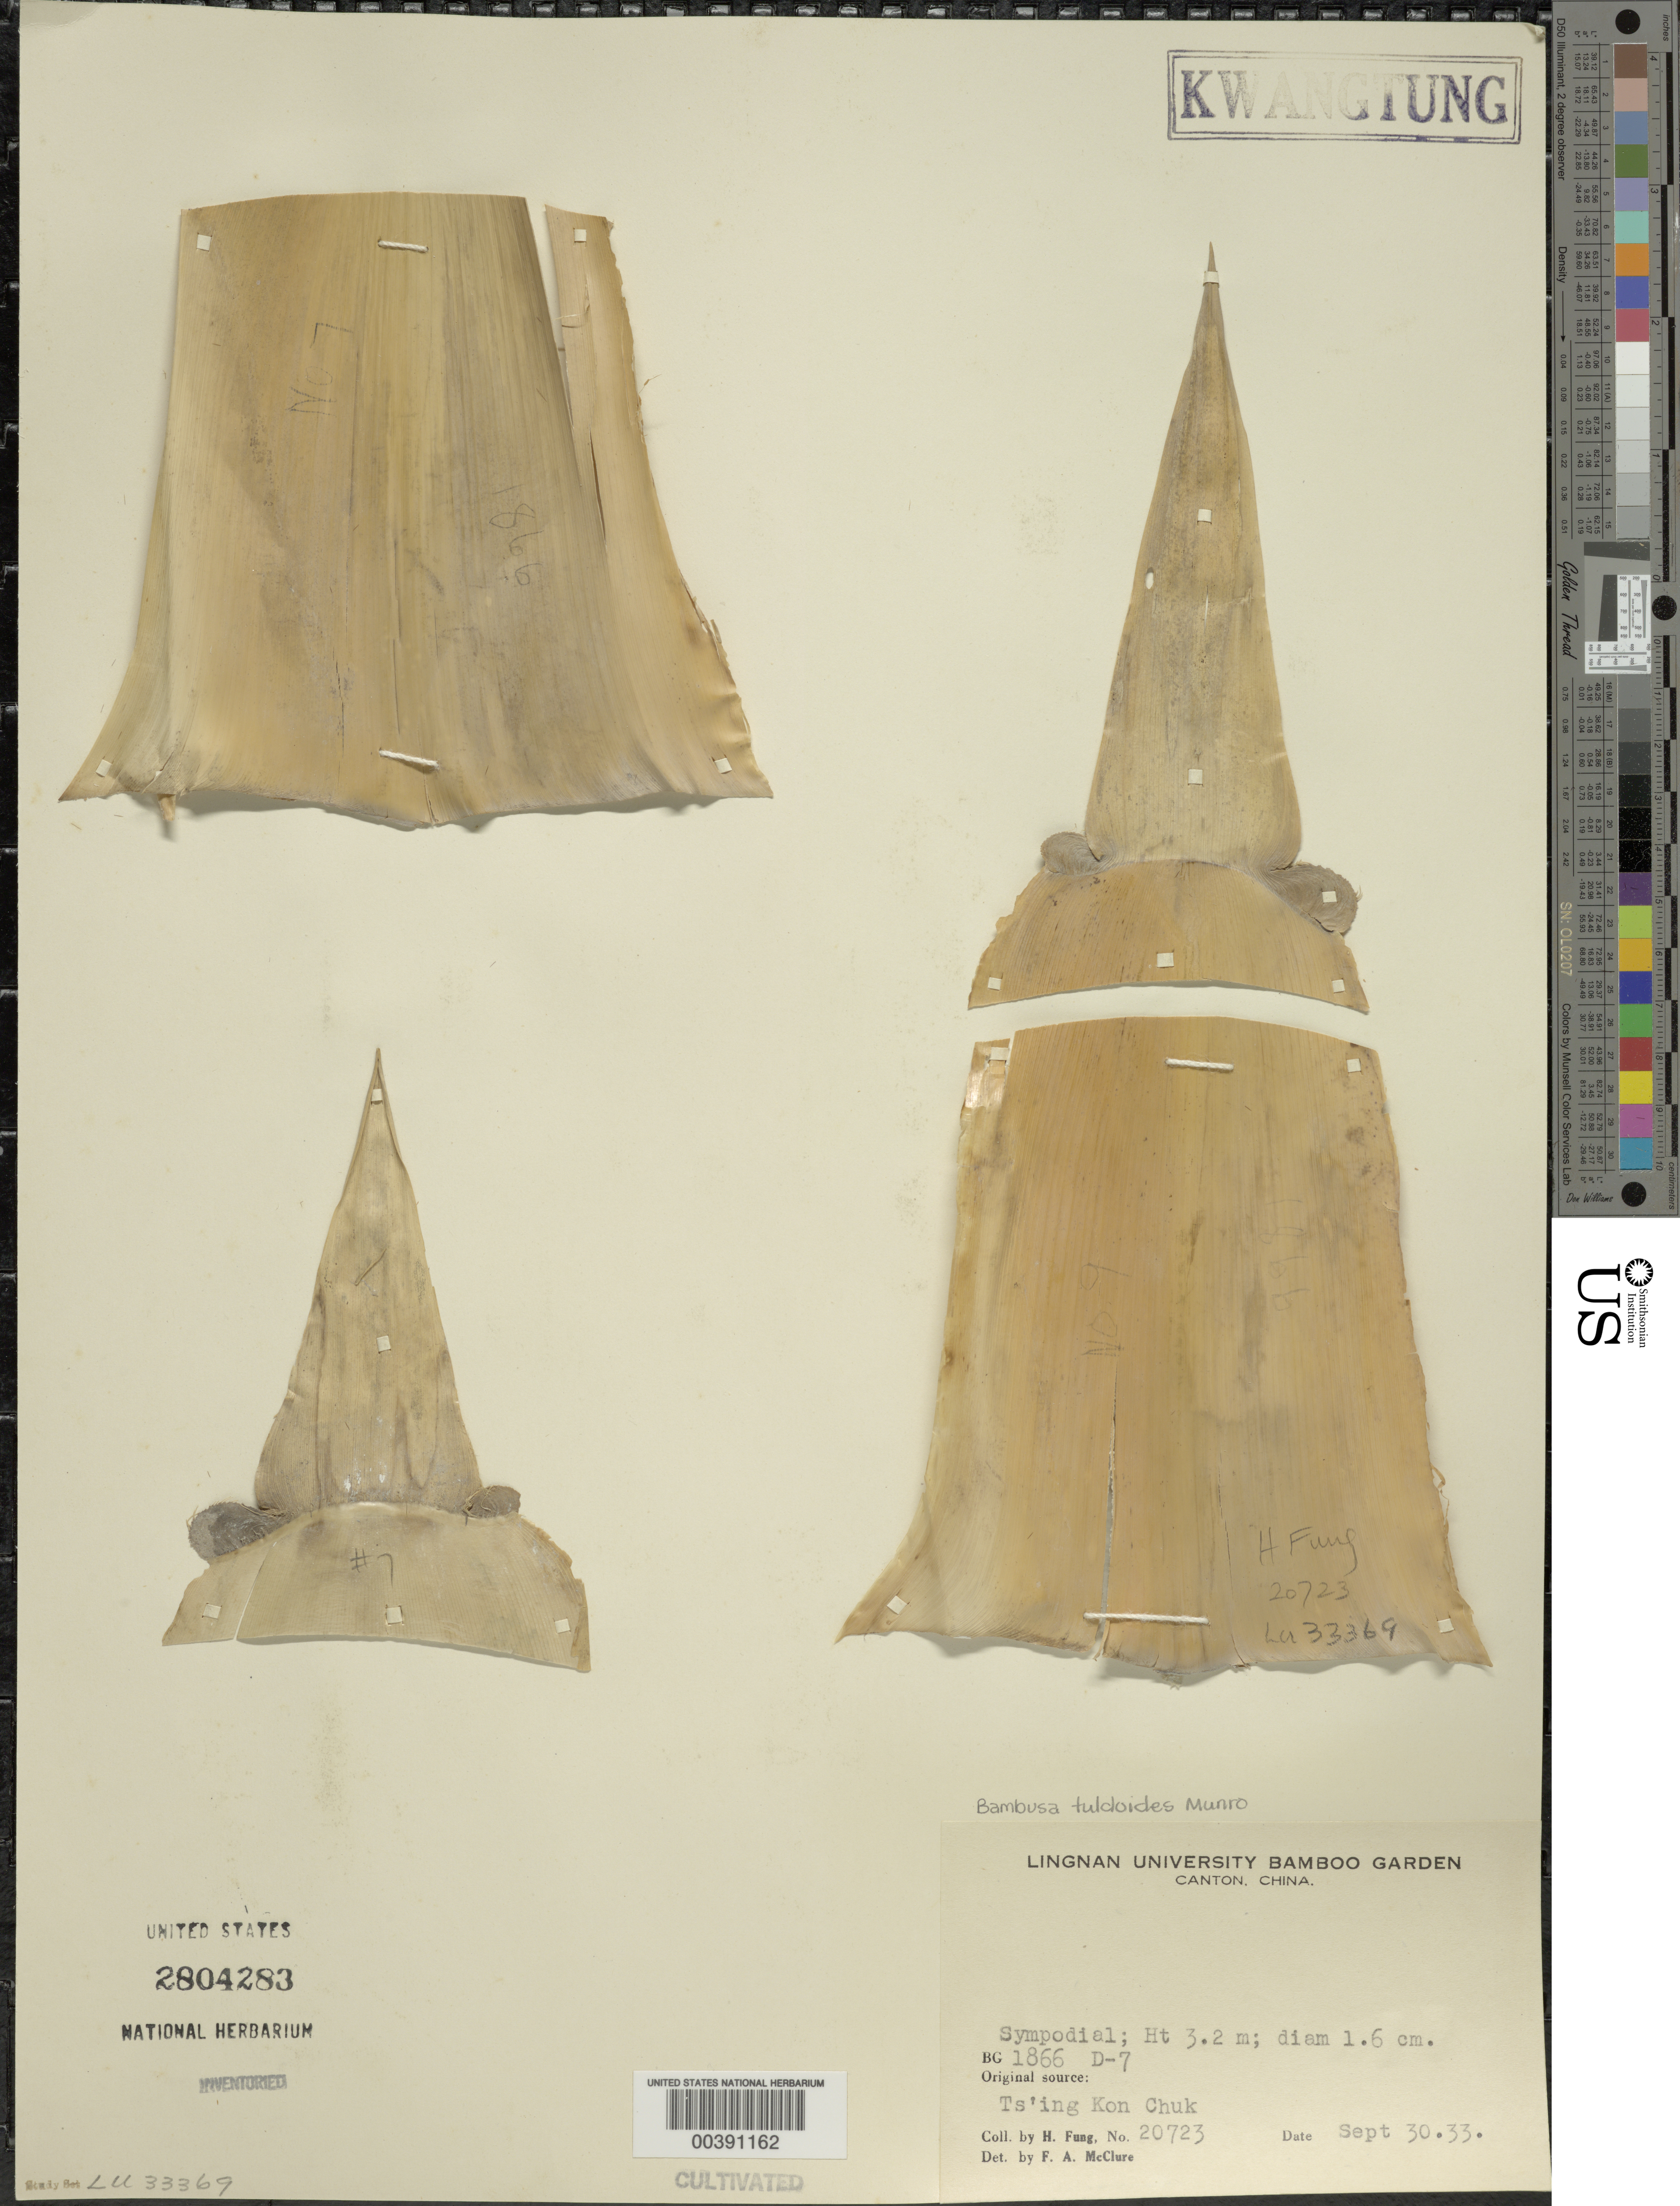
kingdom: Plantae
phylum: Tracheophyta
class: Liliopsida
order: Poales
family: Poaceae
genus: Bambusa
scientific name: Bambusa tuldoides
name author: Munro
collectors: H. L. Fung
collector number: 20723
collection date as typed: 30 Sep 1933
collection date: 1933-09-30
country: China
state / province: Guangdong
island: Honam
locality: Lingnan univ. bg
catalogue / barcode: US 2804283